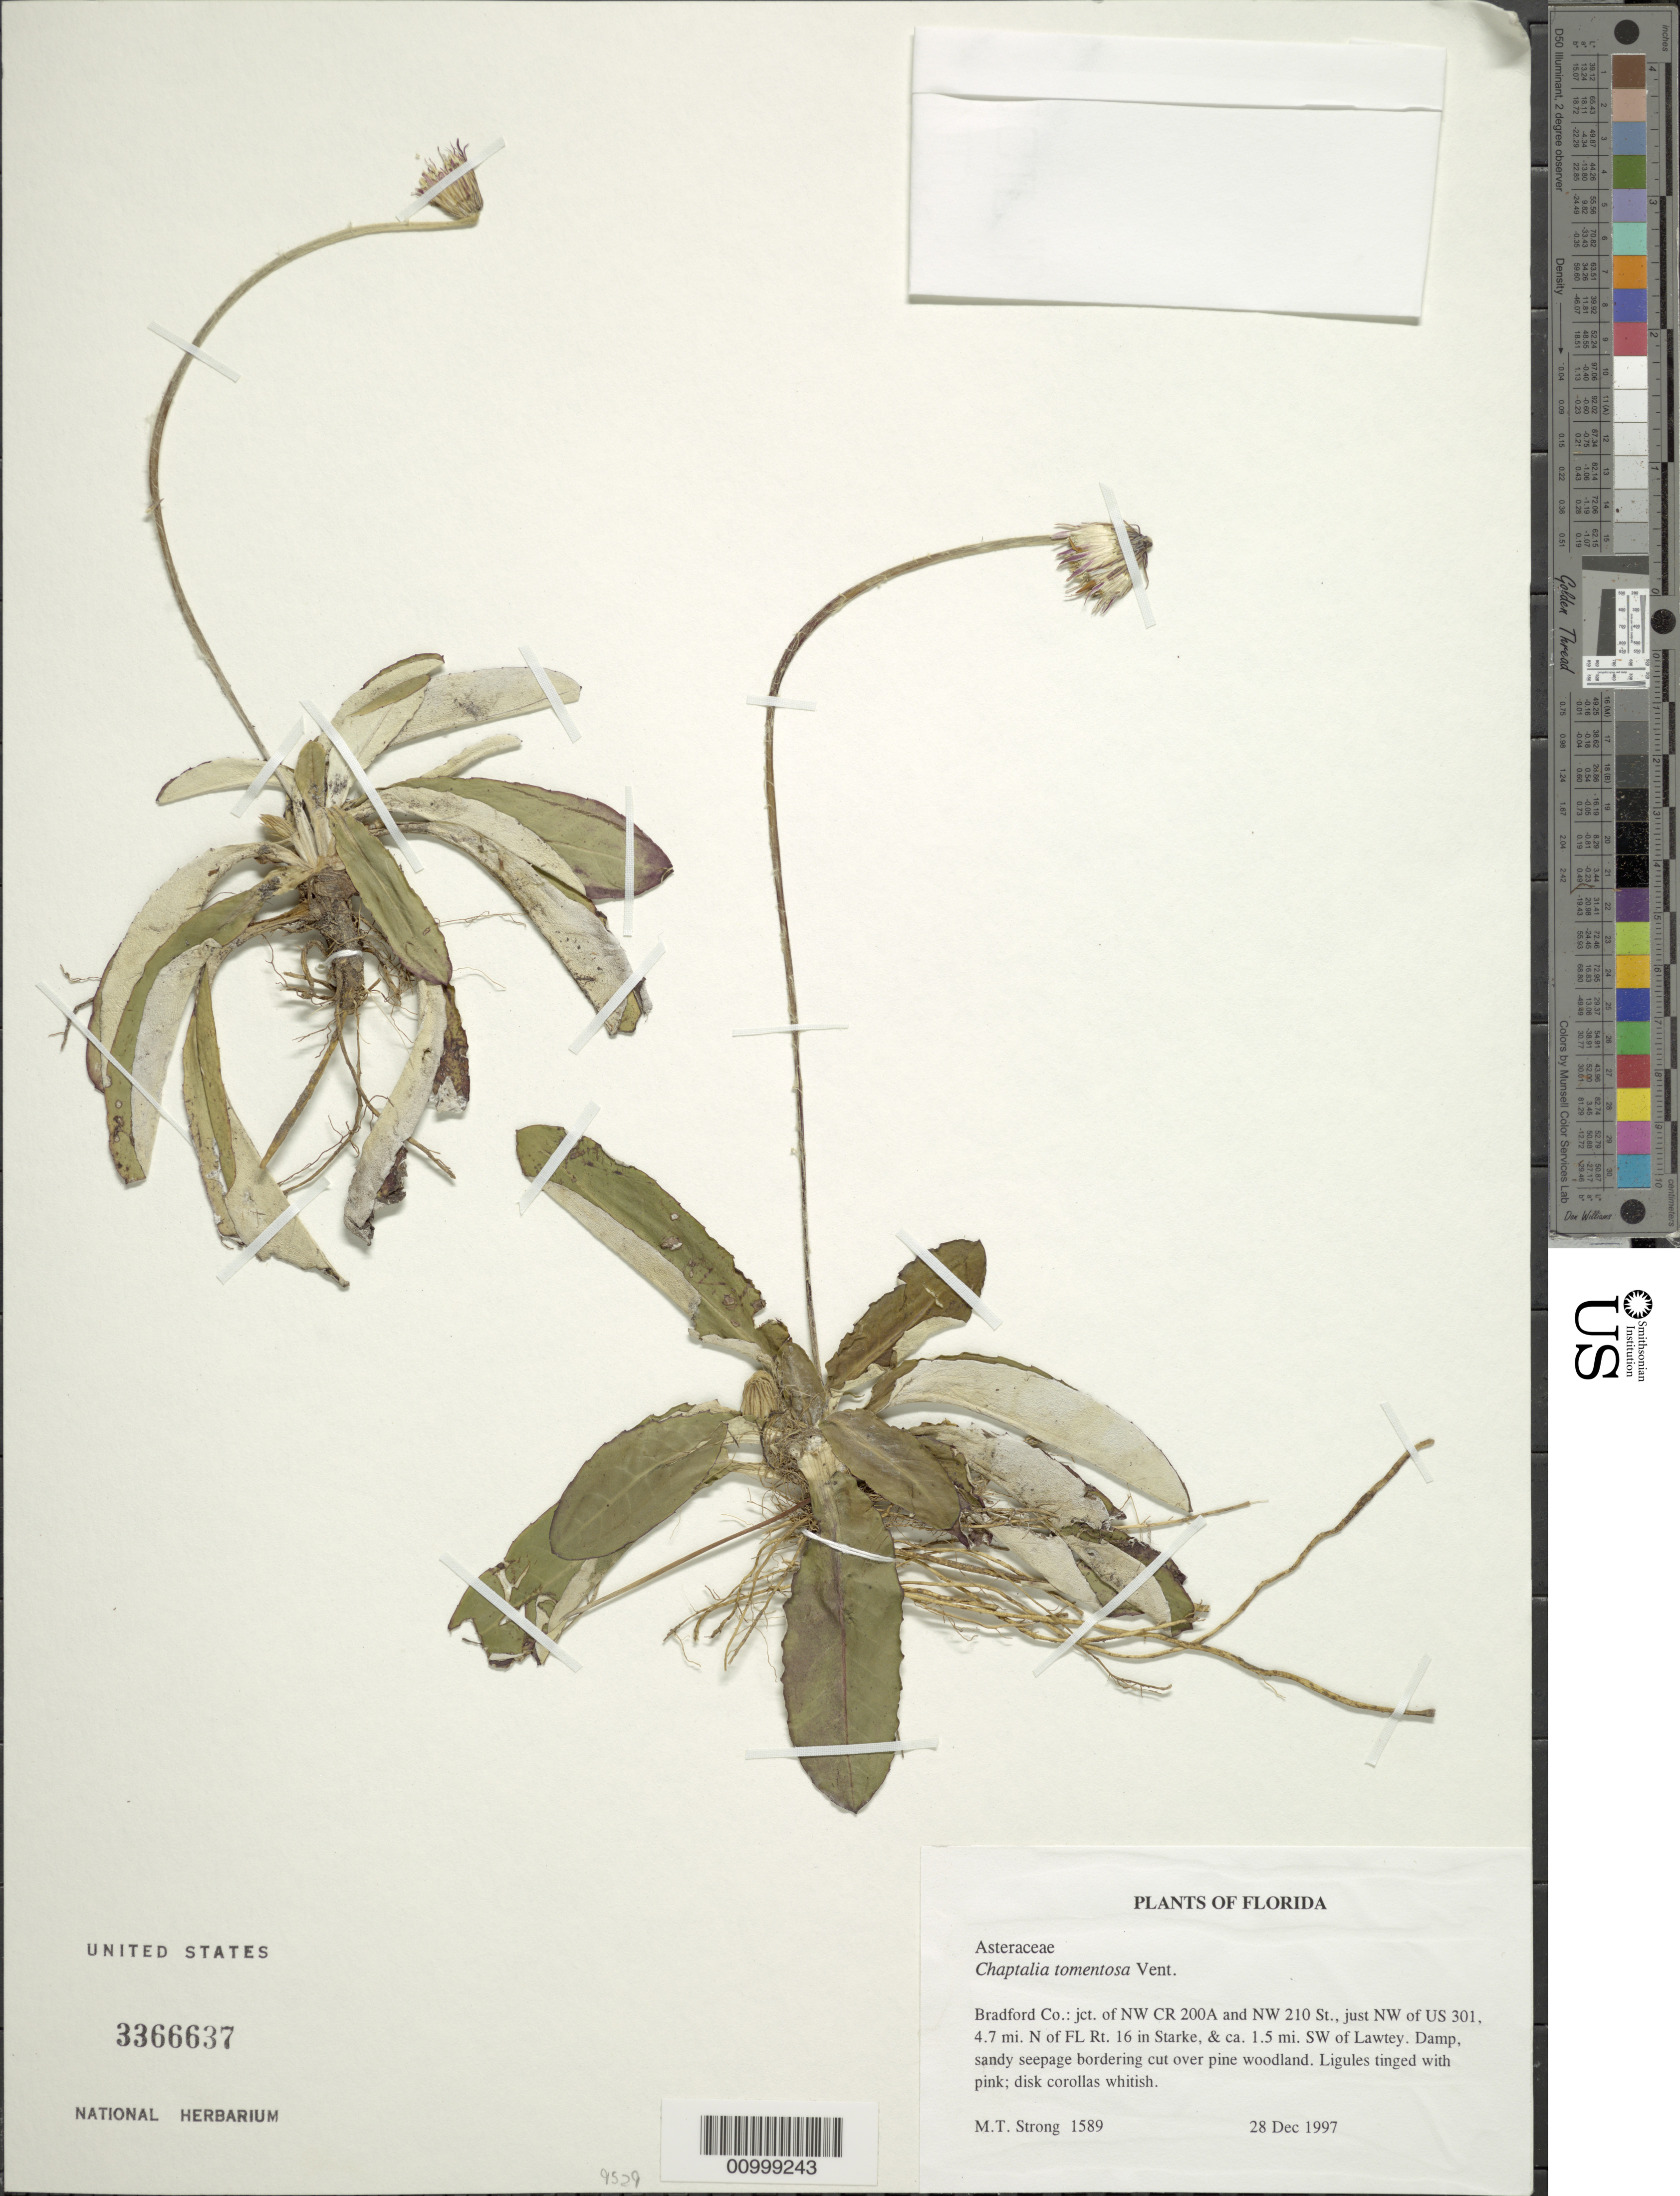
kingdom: Plantae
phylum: Tracheophyta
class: Magnoliopsida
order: Asterales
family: Asteraceae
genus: Chaptalia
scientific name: Chaptalia tomentosa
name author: Vent.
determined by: Strong, M. T., (US), Smithsonian Institution - National Museum of Natural History (UNITED STATES)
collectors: M. T. Strong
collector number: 1589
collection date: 1997-12-28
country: United States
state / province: Florida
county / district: Bradford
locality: jct of NW CR 200A and NW 210 St., just NW of US 301, 4.7 mi N of FL rt. 16 in Starle, & ca. 1.5 mi SW of Lawtey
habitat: Damp, sandy seepage bordering cut over pine woodland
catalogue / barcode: US 3366637